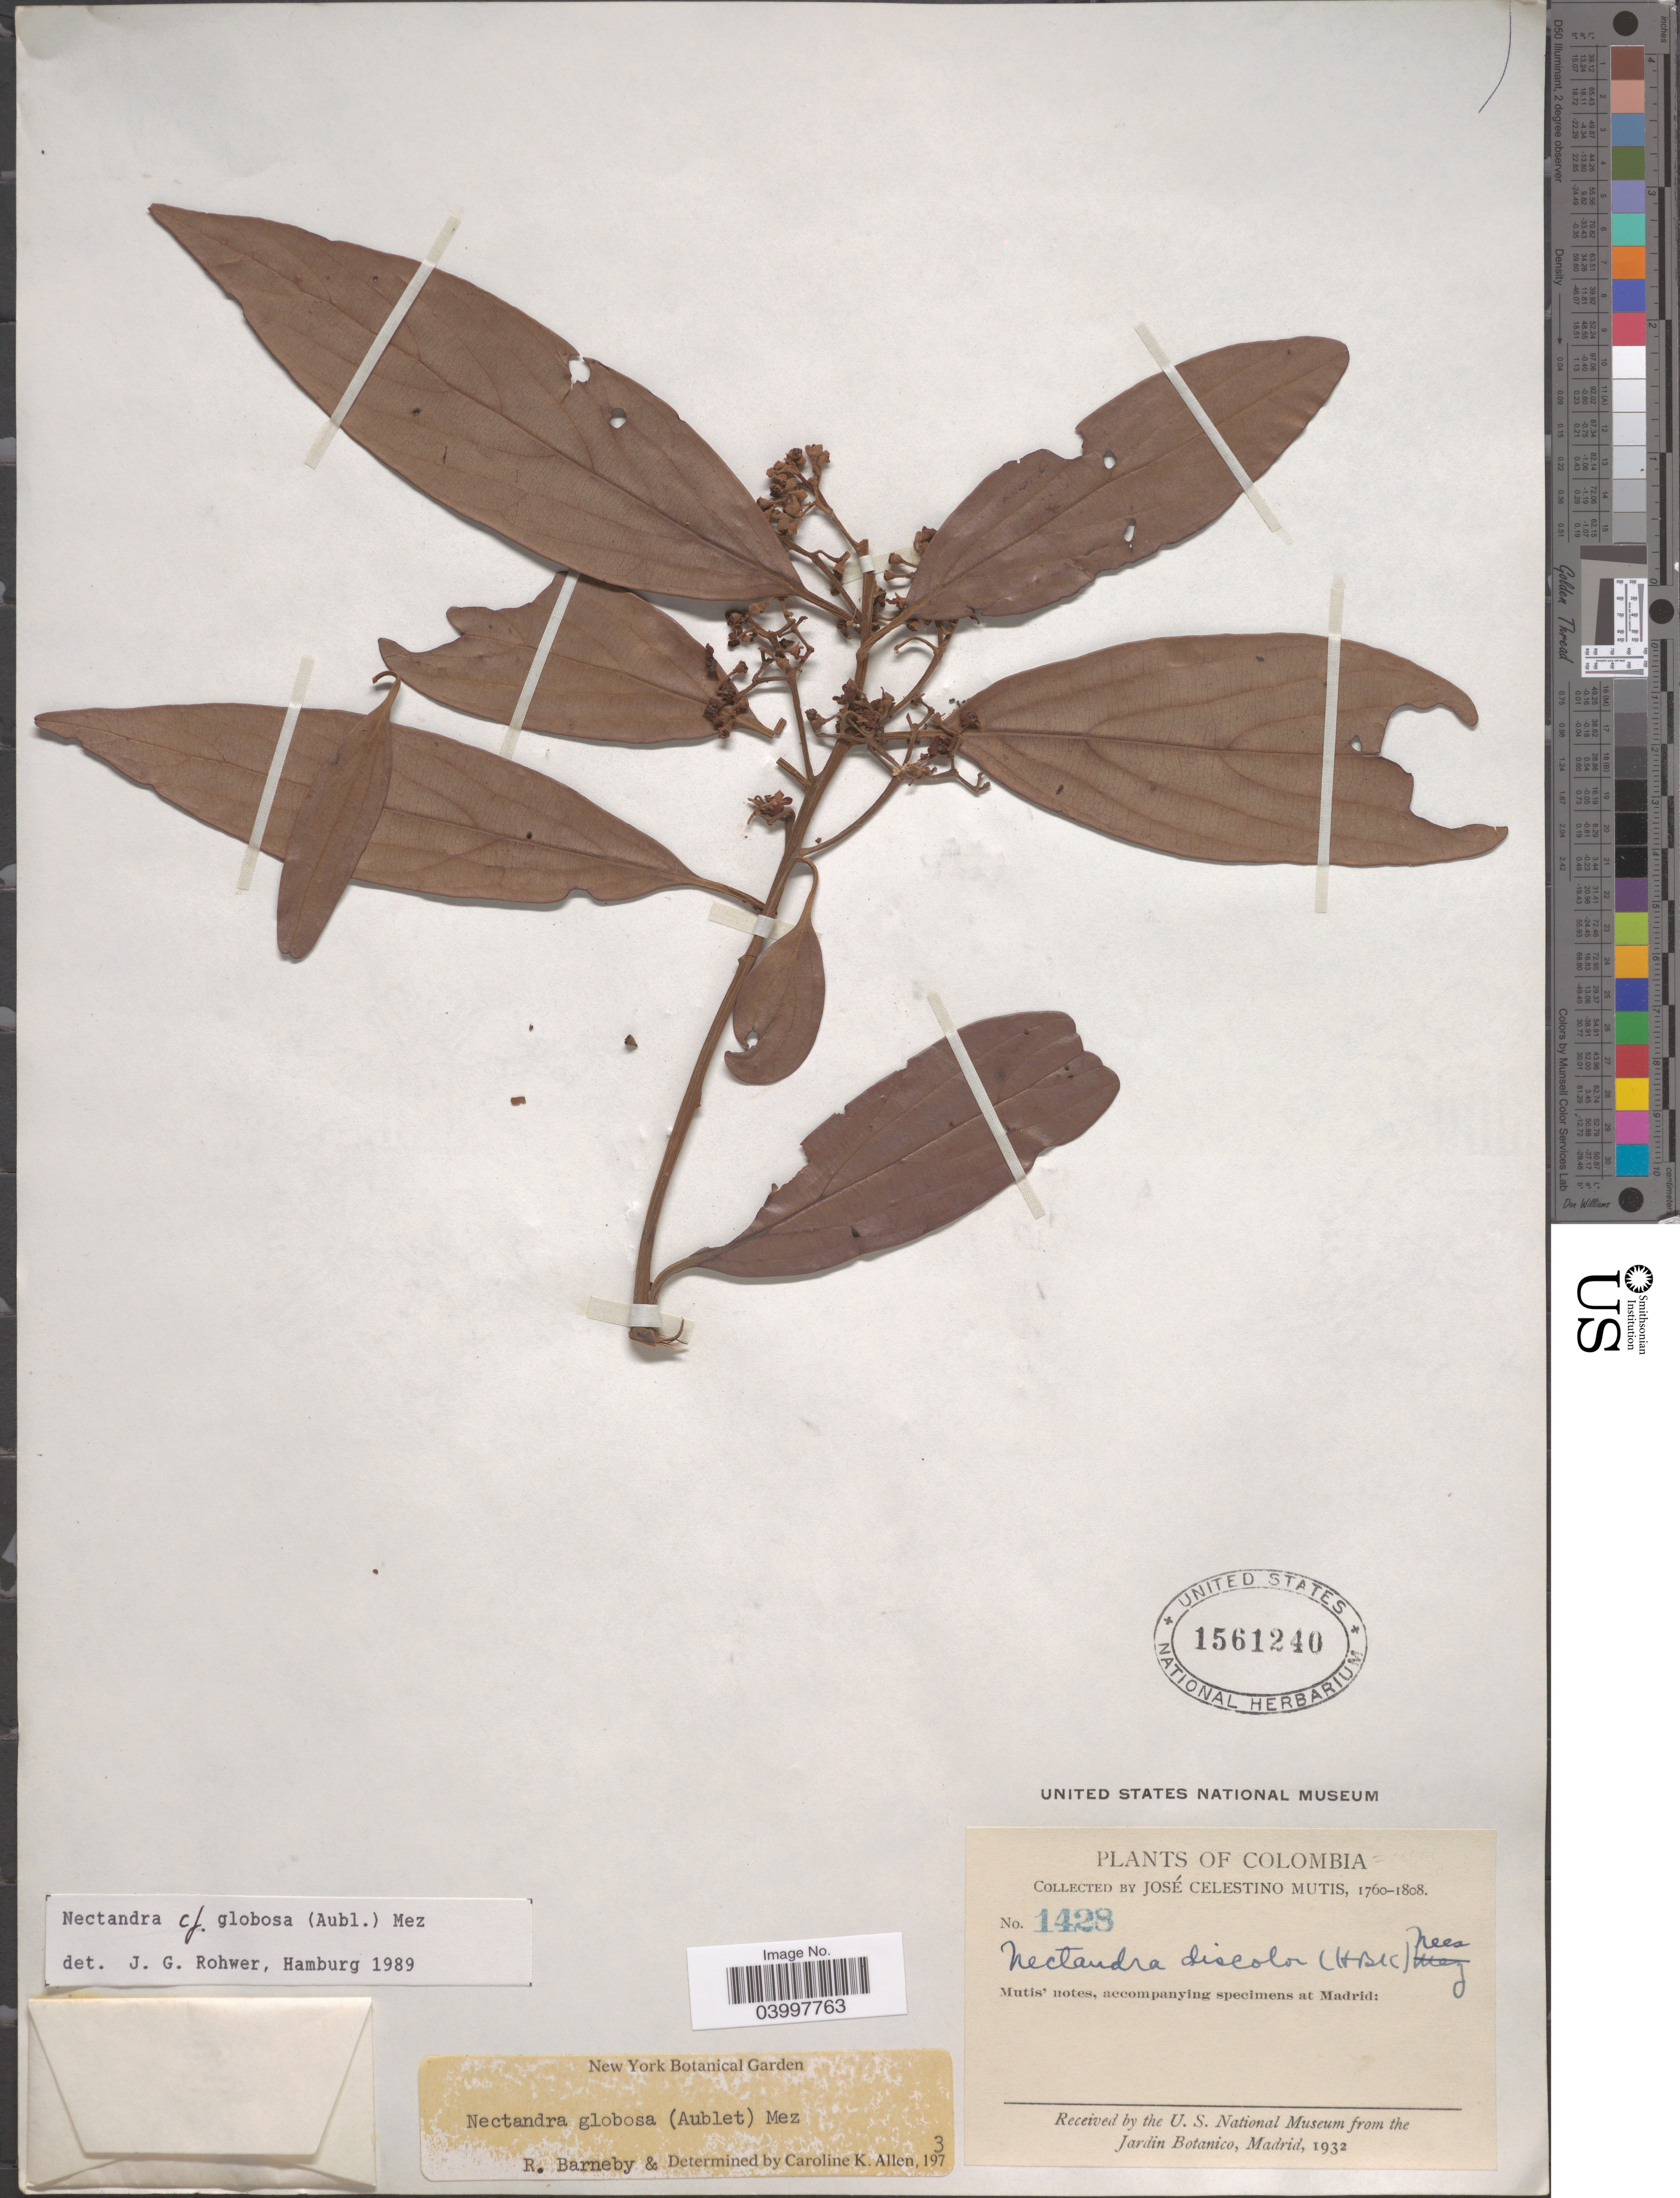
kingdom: Plantae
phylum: Tracheophyta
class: Magnoliopsida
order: Laurales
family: Lauraceae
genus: Nectandra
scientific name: Nectandra globosa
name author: (Aubl.) Mez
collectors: J. C. B. Mutis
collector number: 1428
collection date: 1760/1808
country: Colombia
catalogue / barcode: US 1561240